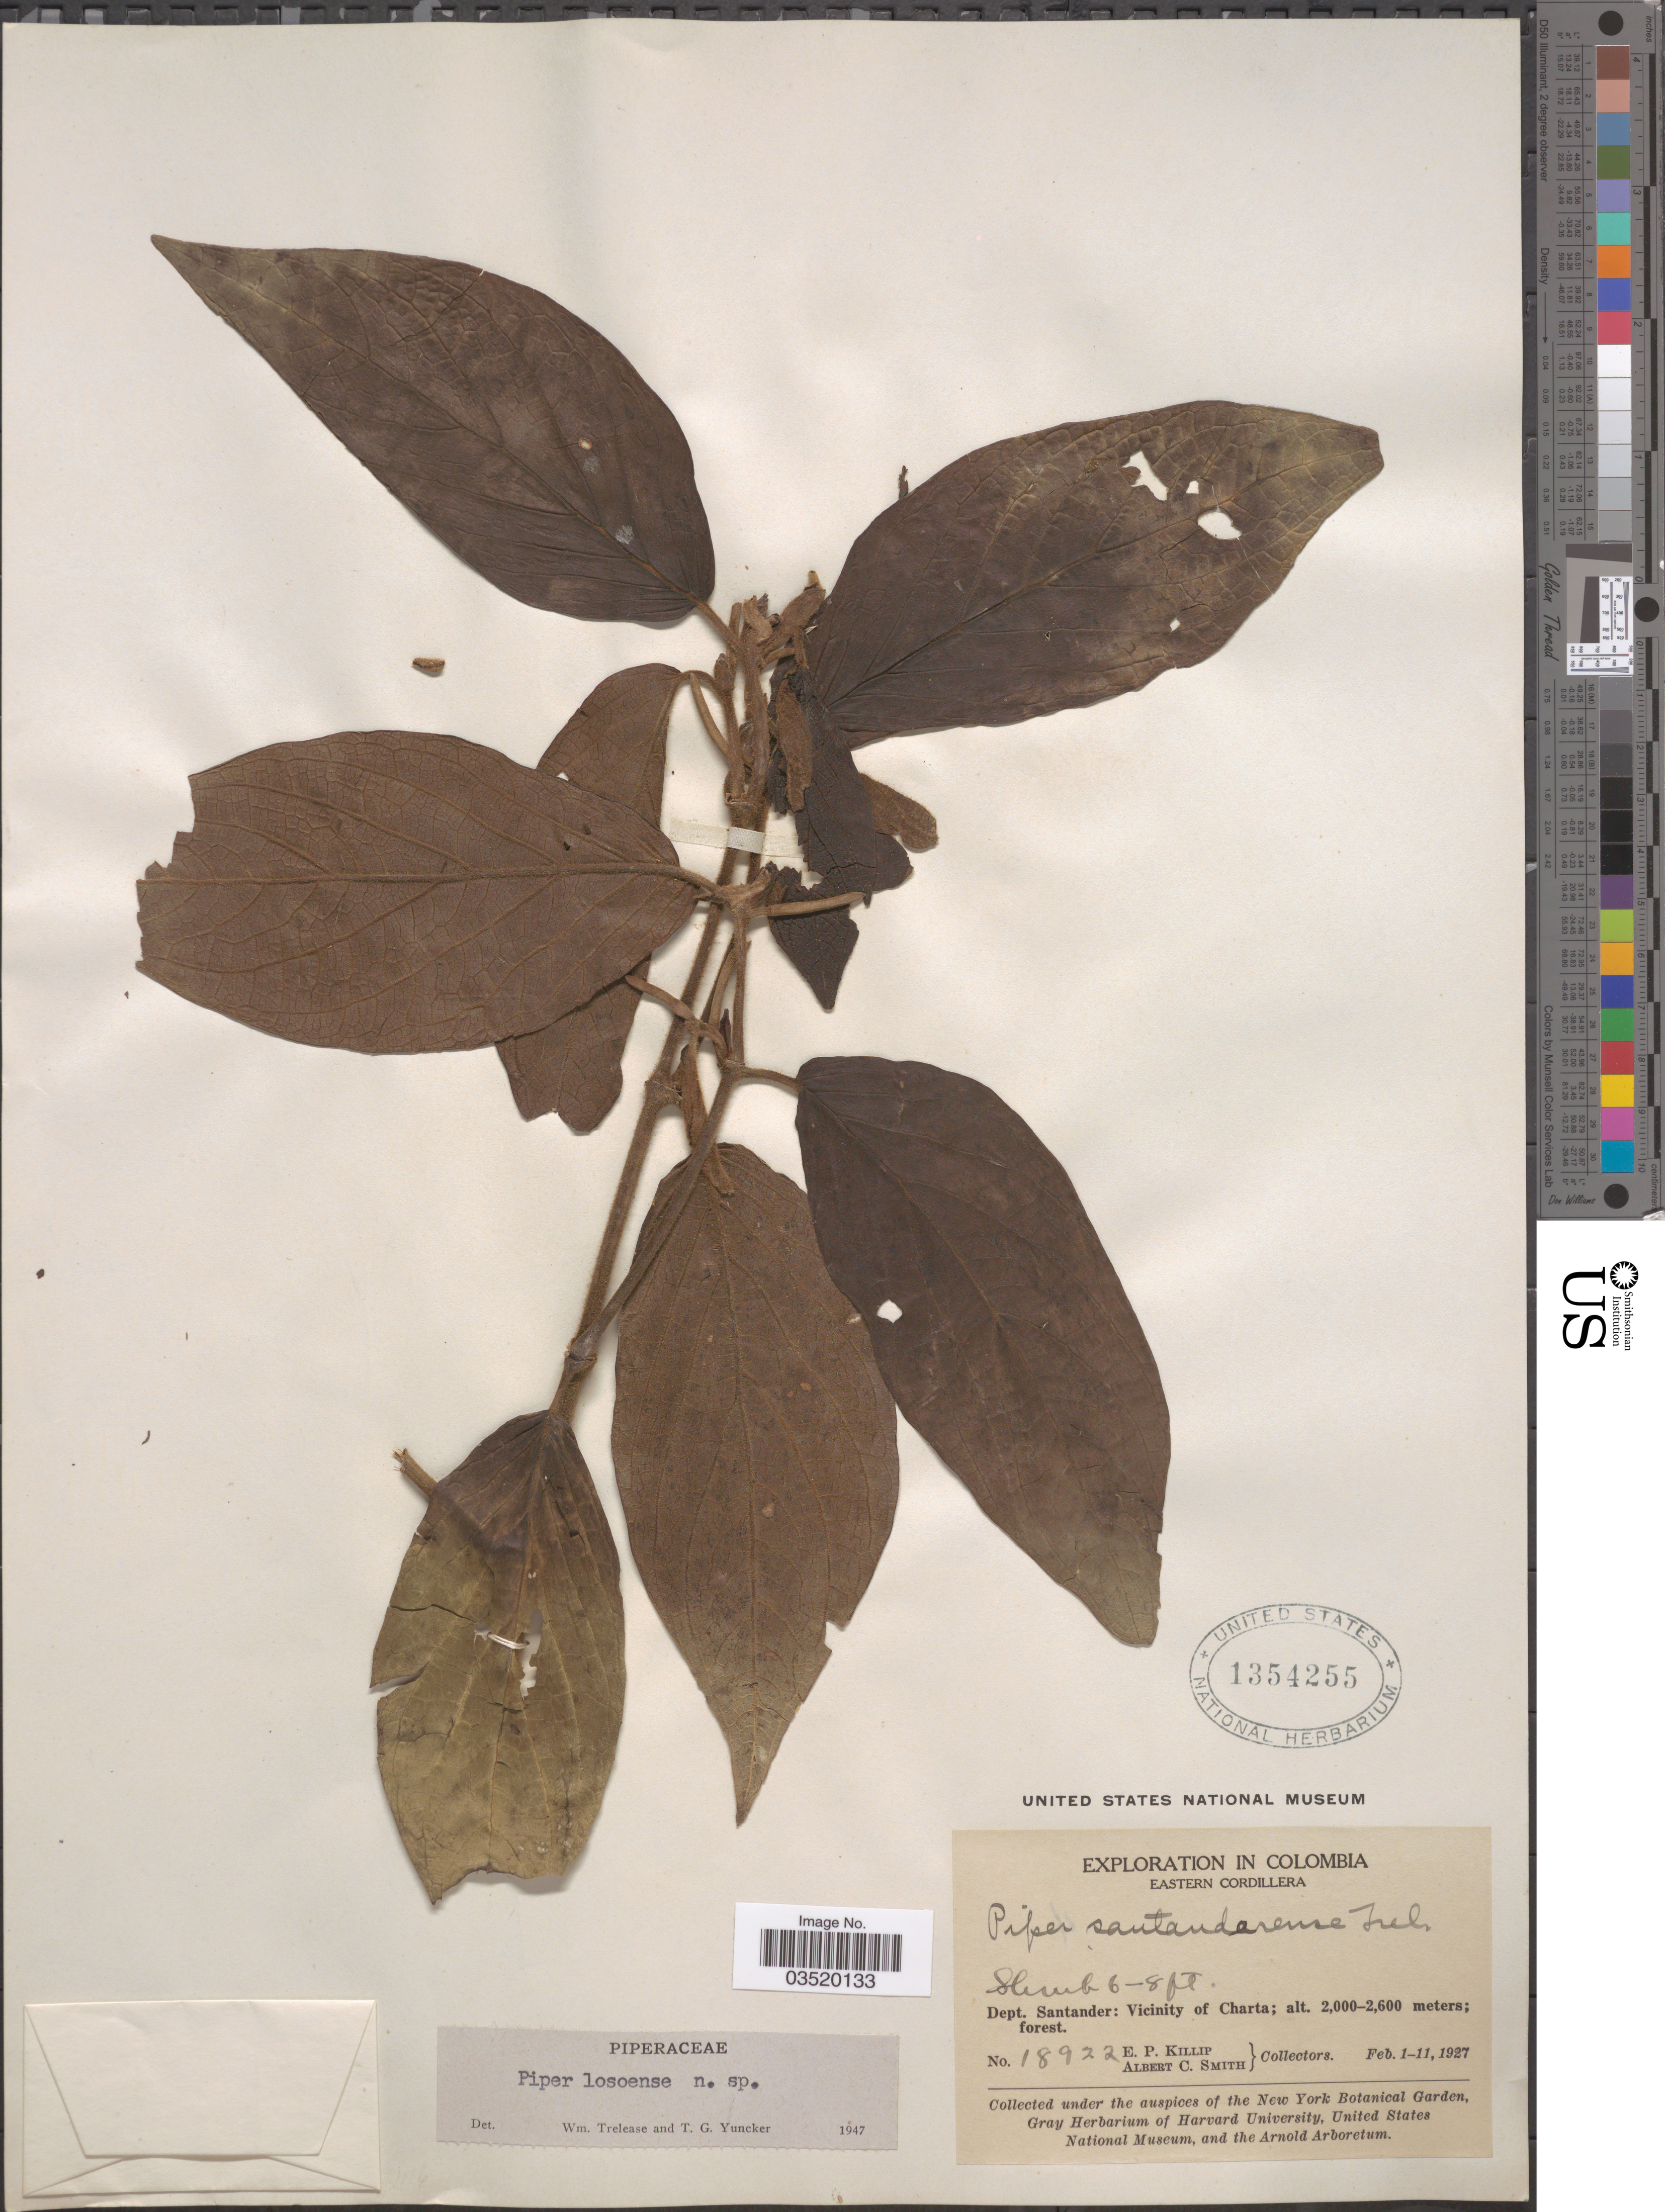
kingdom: Plantae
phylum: Tracheophyta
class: Magnoliopsida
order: Piperales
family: Piperaceae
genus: Piper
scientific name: Piper losoense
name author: Trel. & Yunck.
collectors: E. P. Killip & A. C. Smith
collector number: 18922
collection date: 1927-02-01/1927-02-11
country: Colombia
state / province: Santander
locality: Eastern Cordillera. Dept. Santander: Vicinity of Charta.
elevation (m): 2000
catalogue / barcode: US 1354255